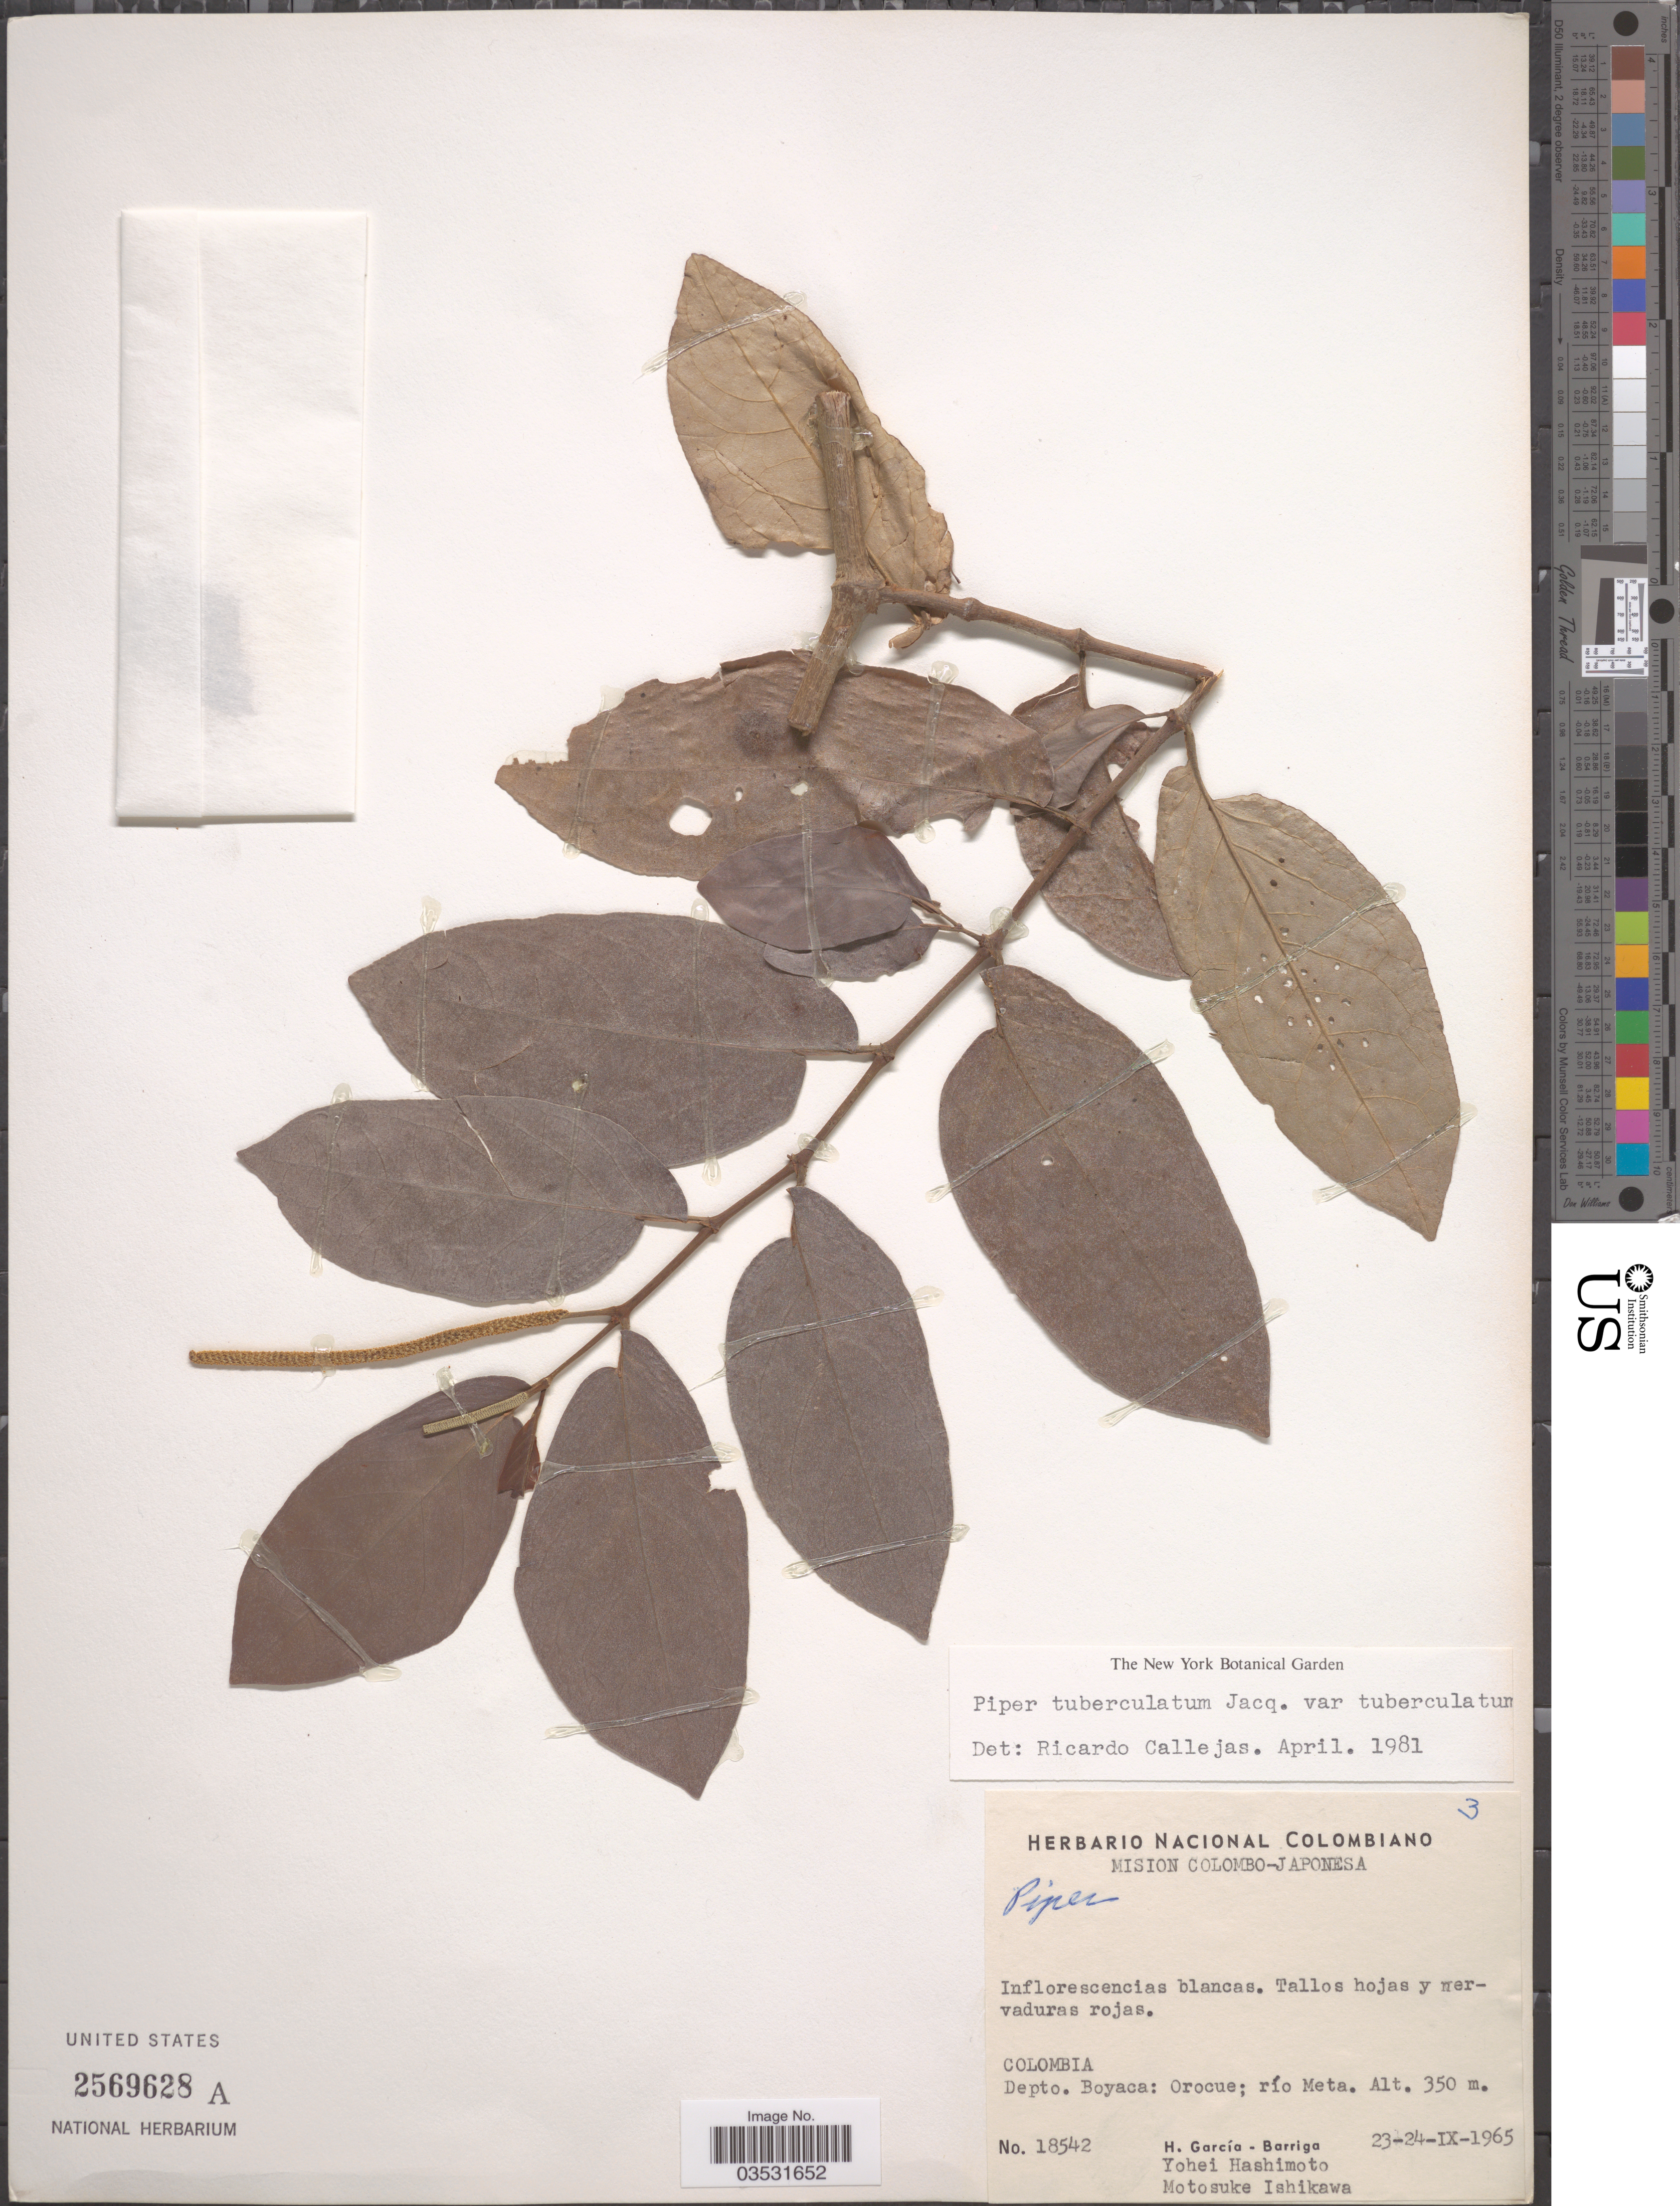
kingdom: Plantae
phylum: Tracheophyta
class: Magnoliopsida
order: Piperales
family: Piperaceae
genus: Piper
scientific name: Piper tuberculatum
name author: Jacq.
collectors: H. García Barriga, Y. Hashimoto & M. Ishikawa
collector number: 18542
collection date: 1965-09-23/1965-09-24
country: Colombia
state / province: Boyacá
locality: Depto. Boyaca: Orocue; río Meta.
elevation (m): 350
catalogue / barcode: US 2569628A